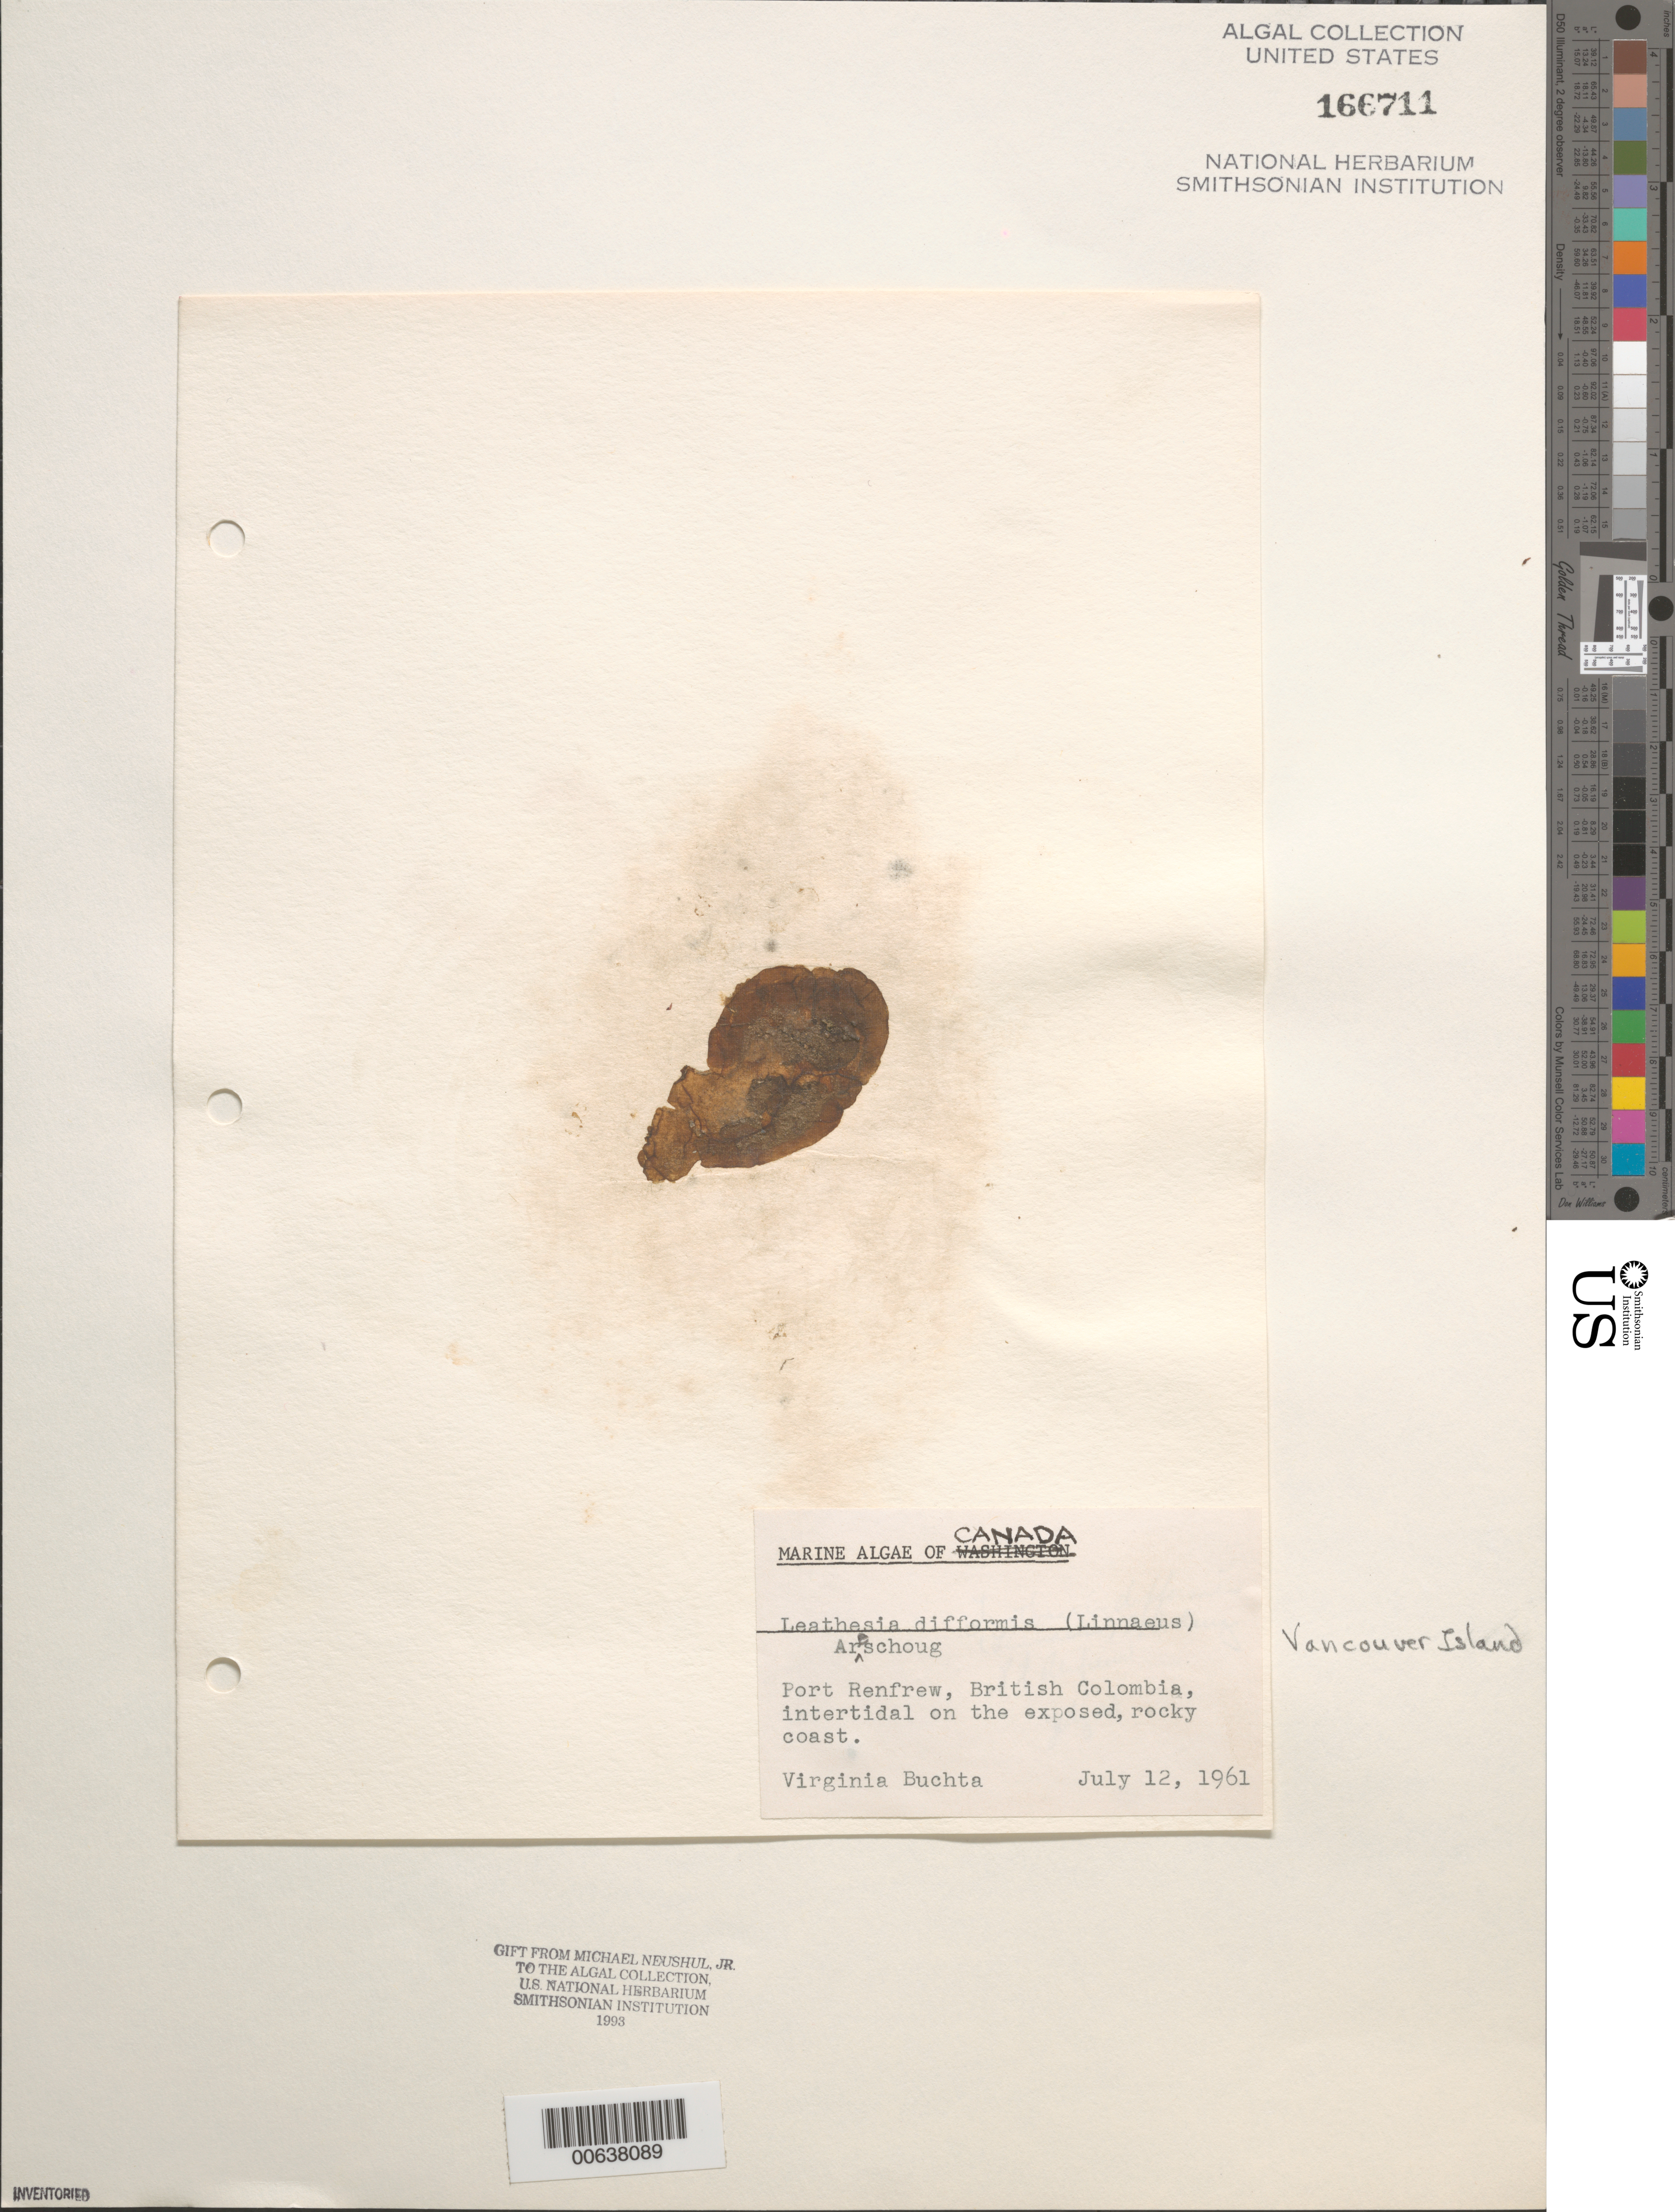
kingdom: Chromista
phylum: Ochrophyta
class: Phaeophyceae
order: Ectocarpales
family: Chordariaceae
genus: Leathesia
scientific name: Leathesia difformis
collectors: V. Buchta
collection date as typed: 12 Jul 1961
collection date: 1961-07-12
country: Canada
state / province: British Columbia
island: Vancouver Island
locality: Port Renfrew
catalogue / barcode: US 166711